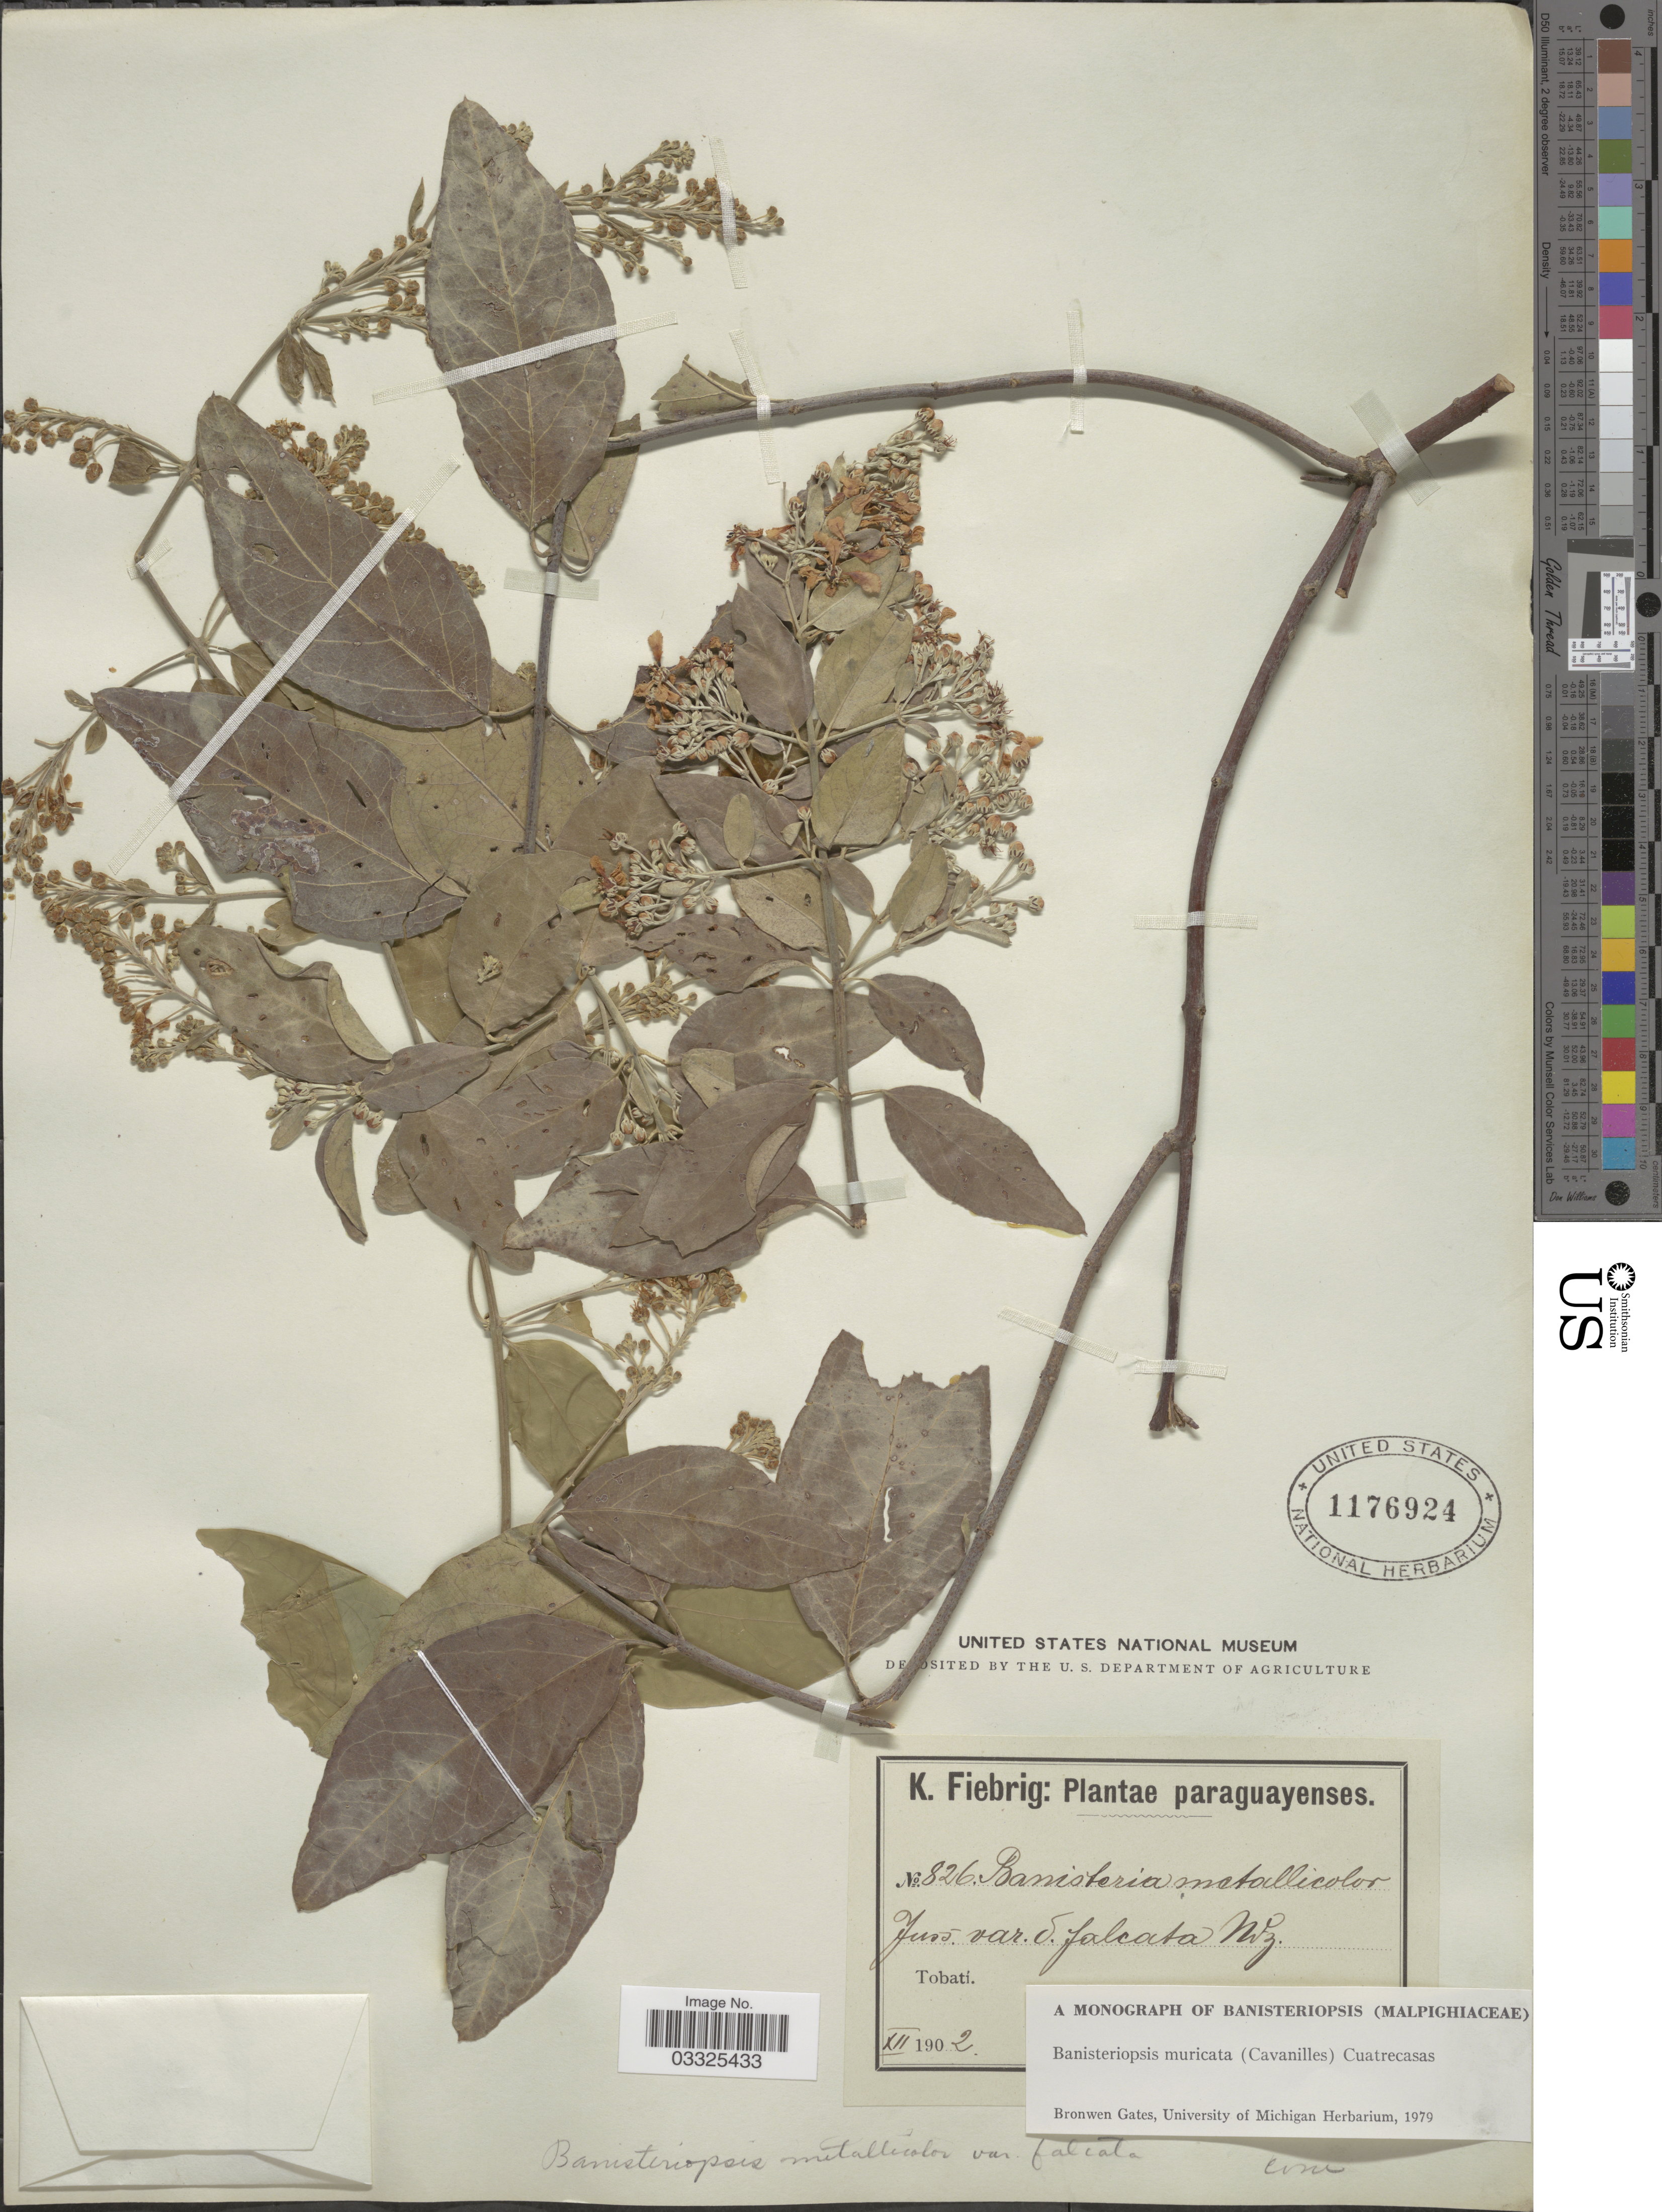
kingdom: Plantae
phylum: Tracheophyta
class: Magnoliopsida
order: Malpighiales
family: Malpighiaceae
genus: Banisteriopsis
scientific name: Banisteriopsis muricata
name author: (Cav.) Cuatrec.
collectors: K. Fiebrig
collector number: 826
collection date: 1902-12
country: Paraguay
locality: Tobatí.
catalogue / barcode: US 1176924